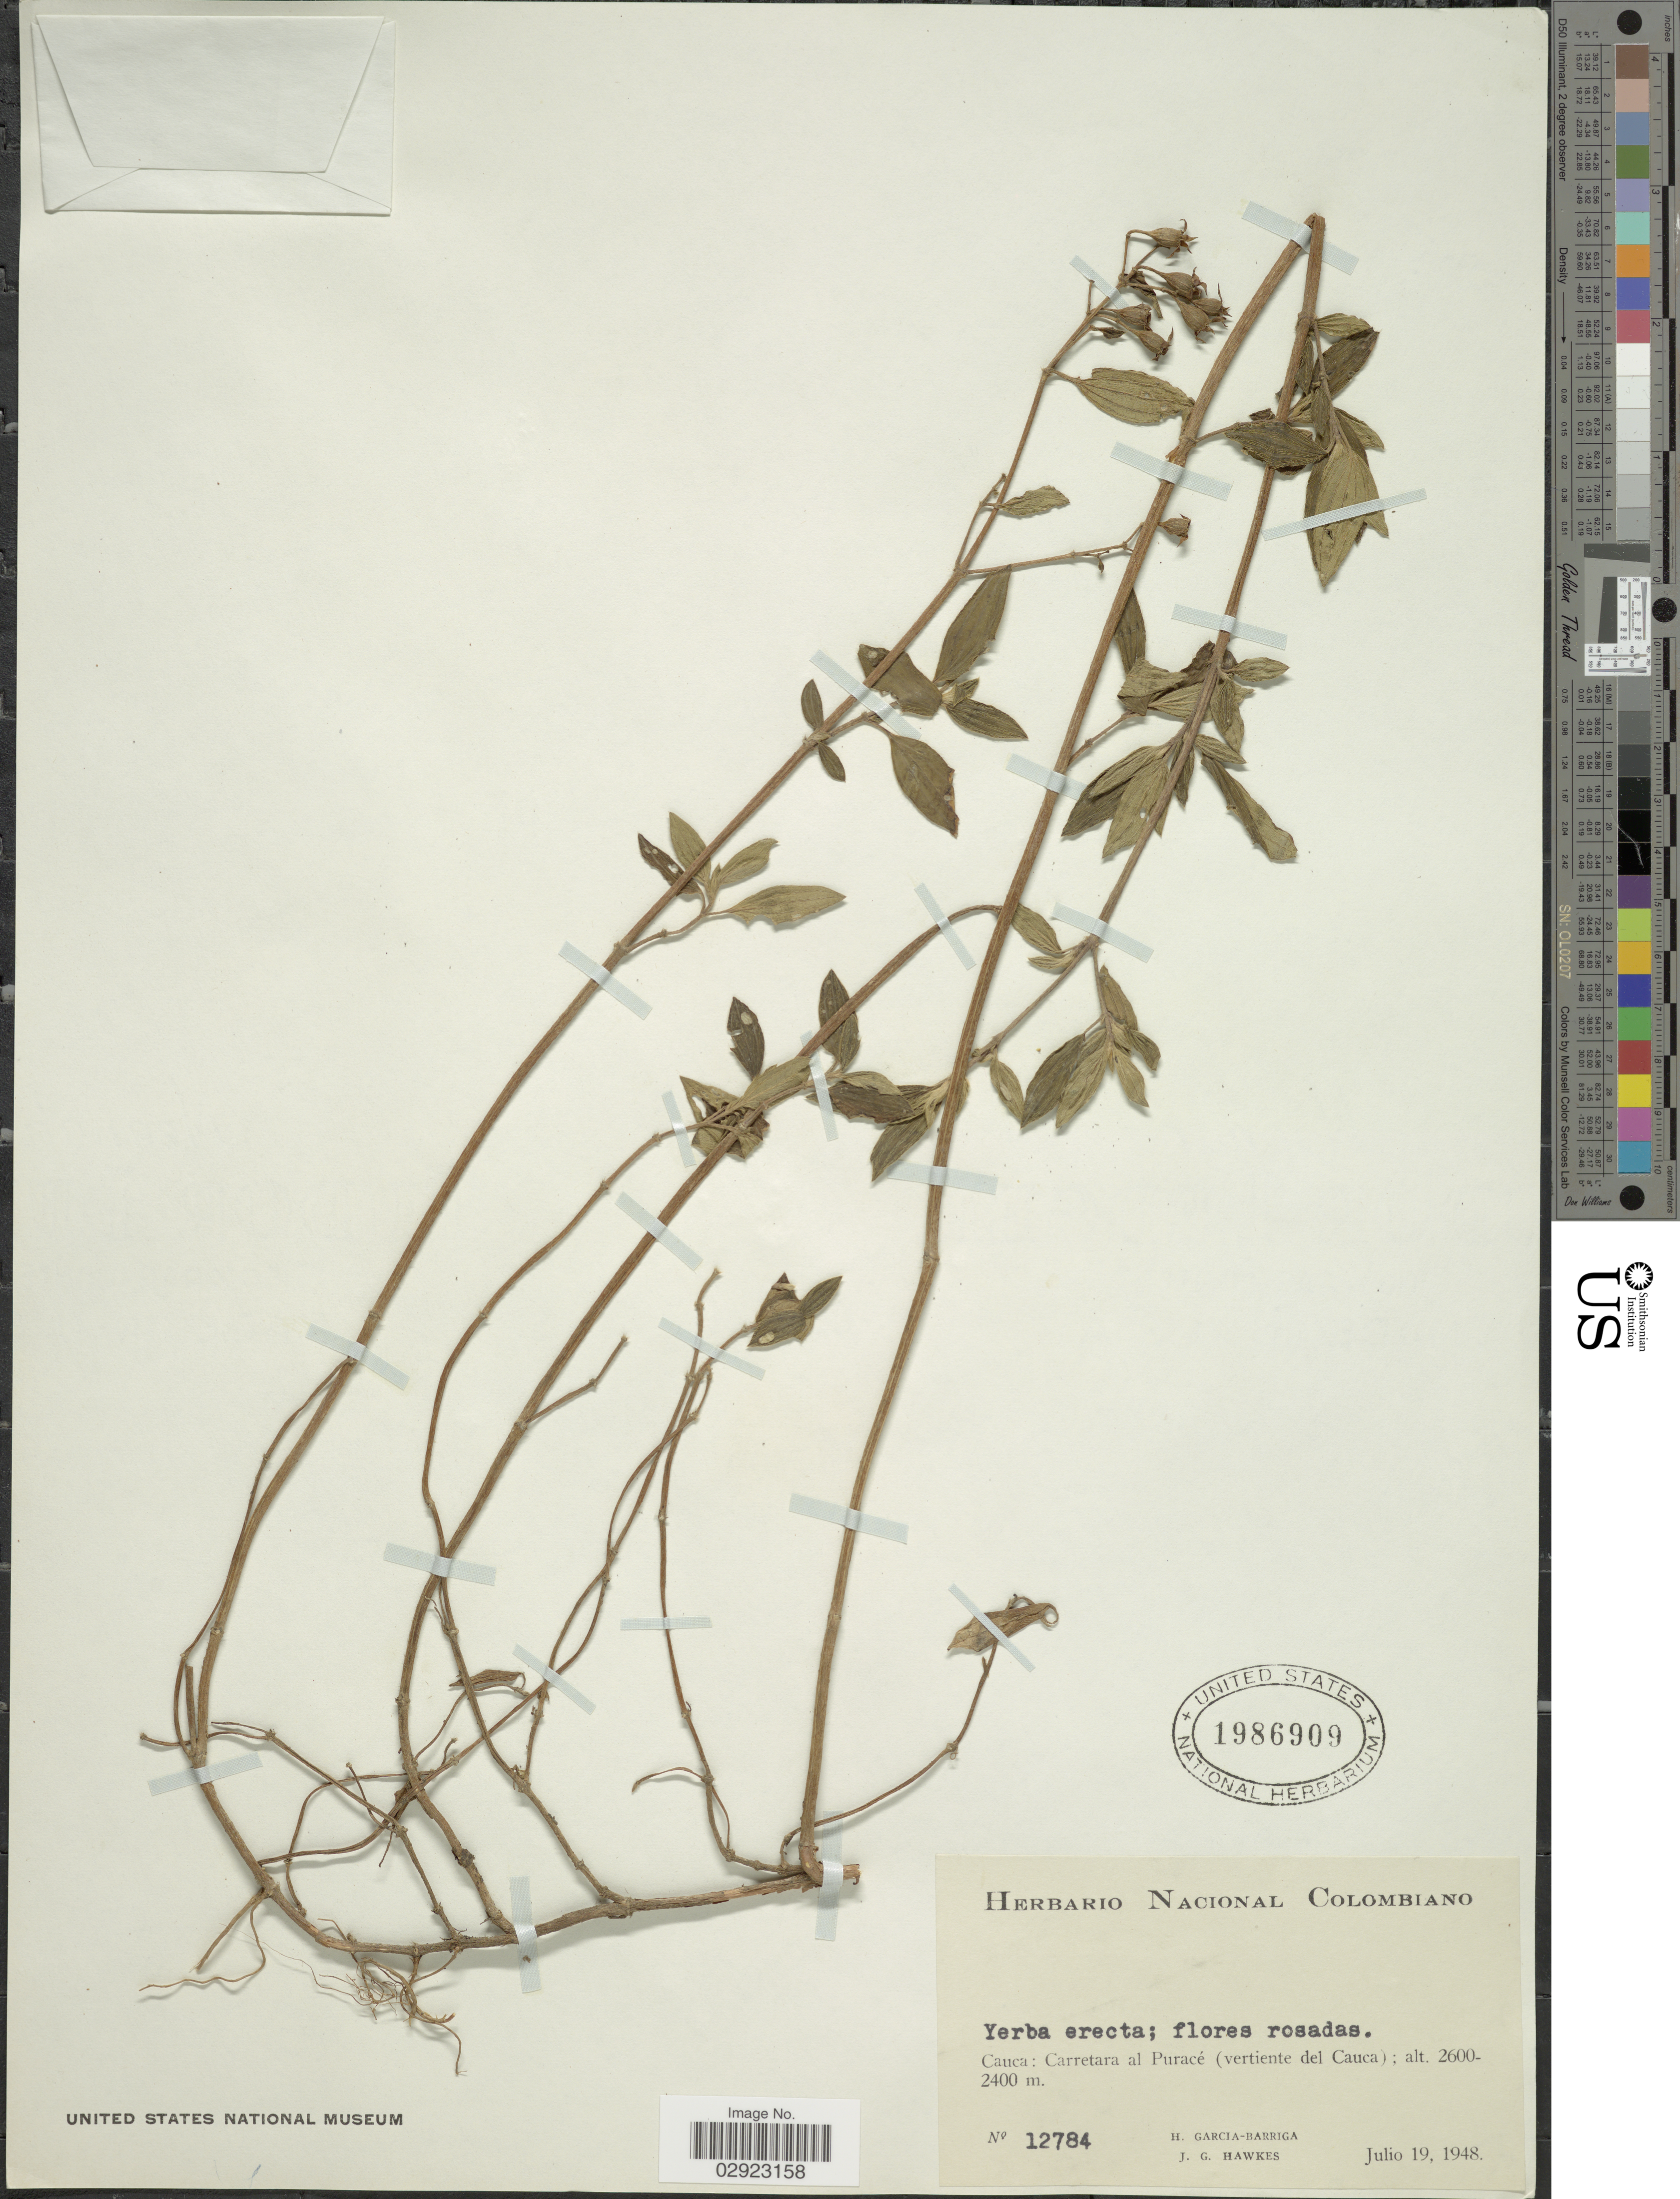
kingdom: Plantae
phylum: Tracheophyta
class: Magnoliopsida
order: Myrtales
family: Melastomataceae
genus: Monochaetum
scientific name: Monochaetum lineatum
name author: (D. Don) Naudin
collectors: H. García Barriga & J. Hawkes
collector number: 12784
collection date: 1948-07-19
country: Colombia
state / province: Cauca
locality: Carretara al Puracé (vertiente del Cauca).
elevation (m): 2400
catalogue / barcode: US 1986909